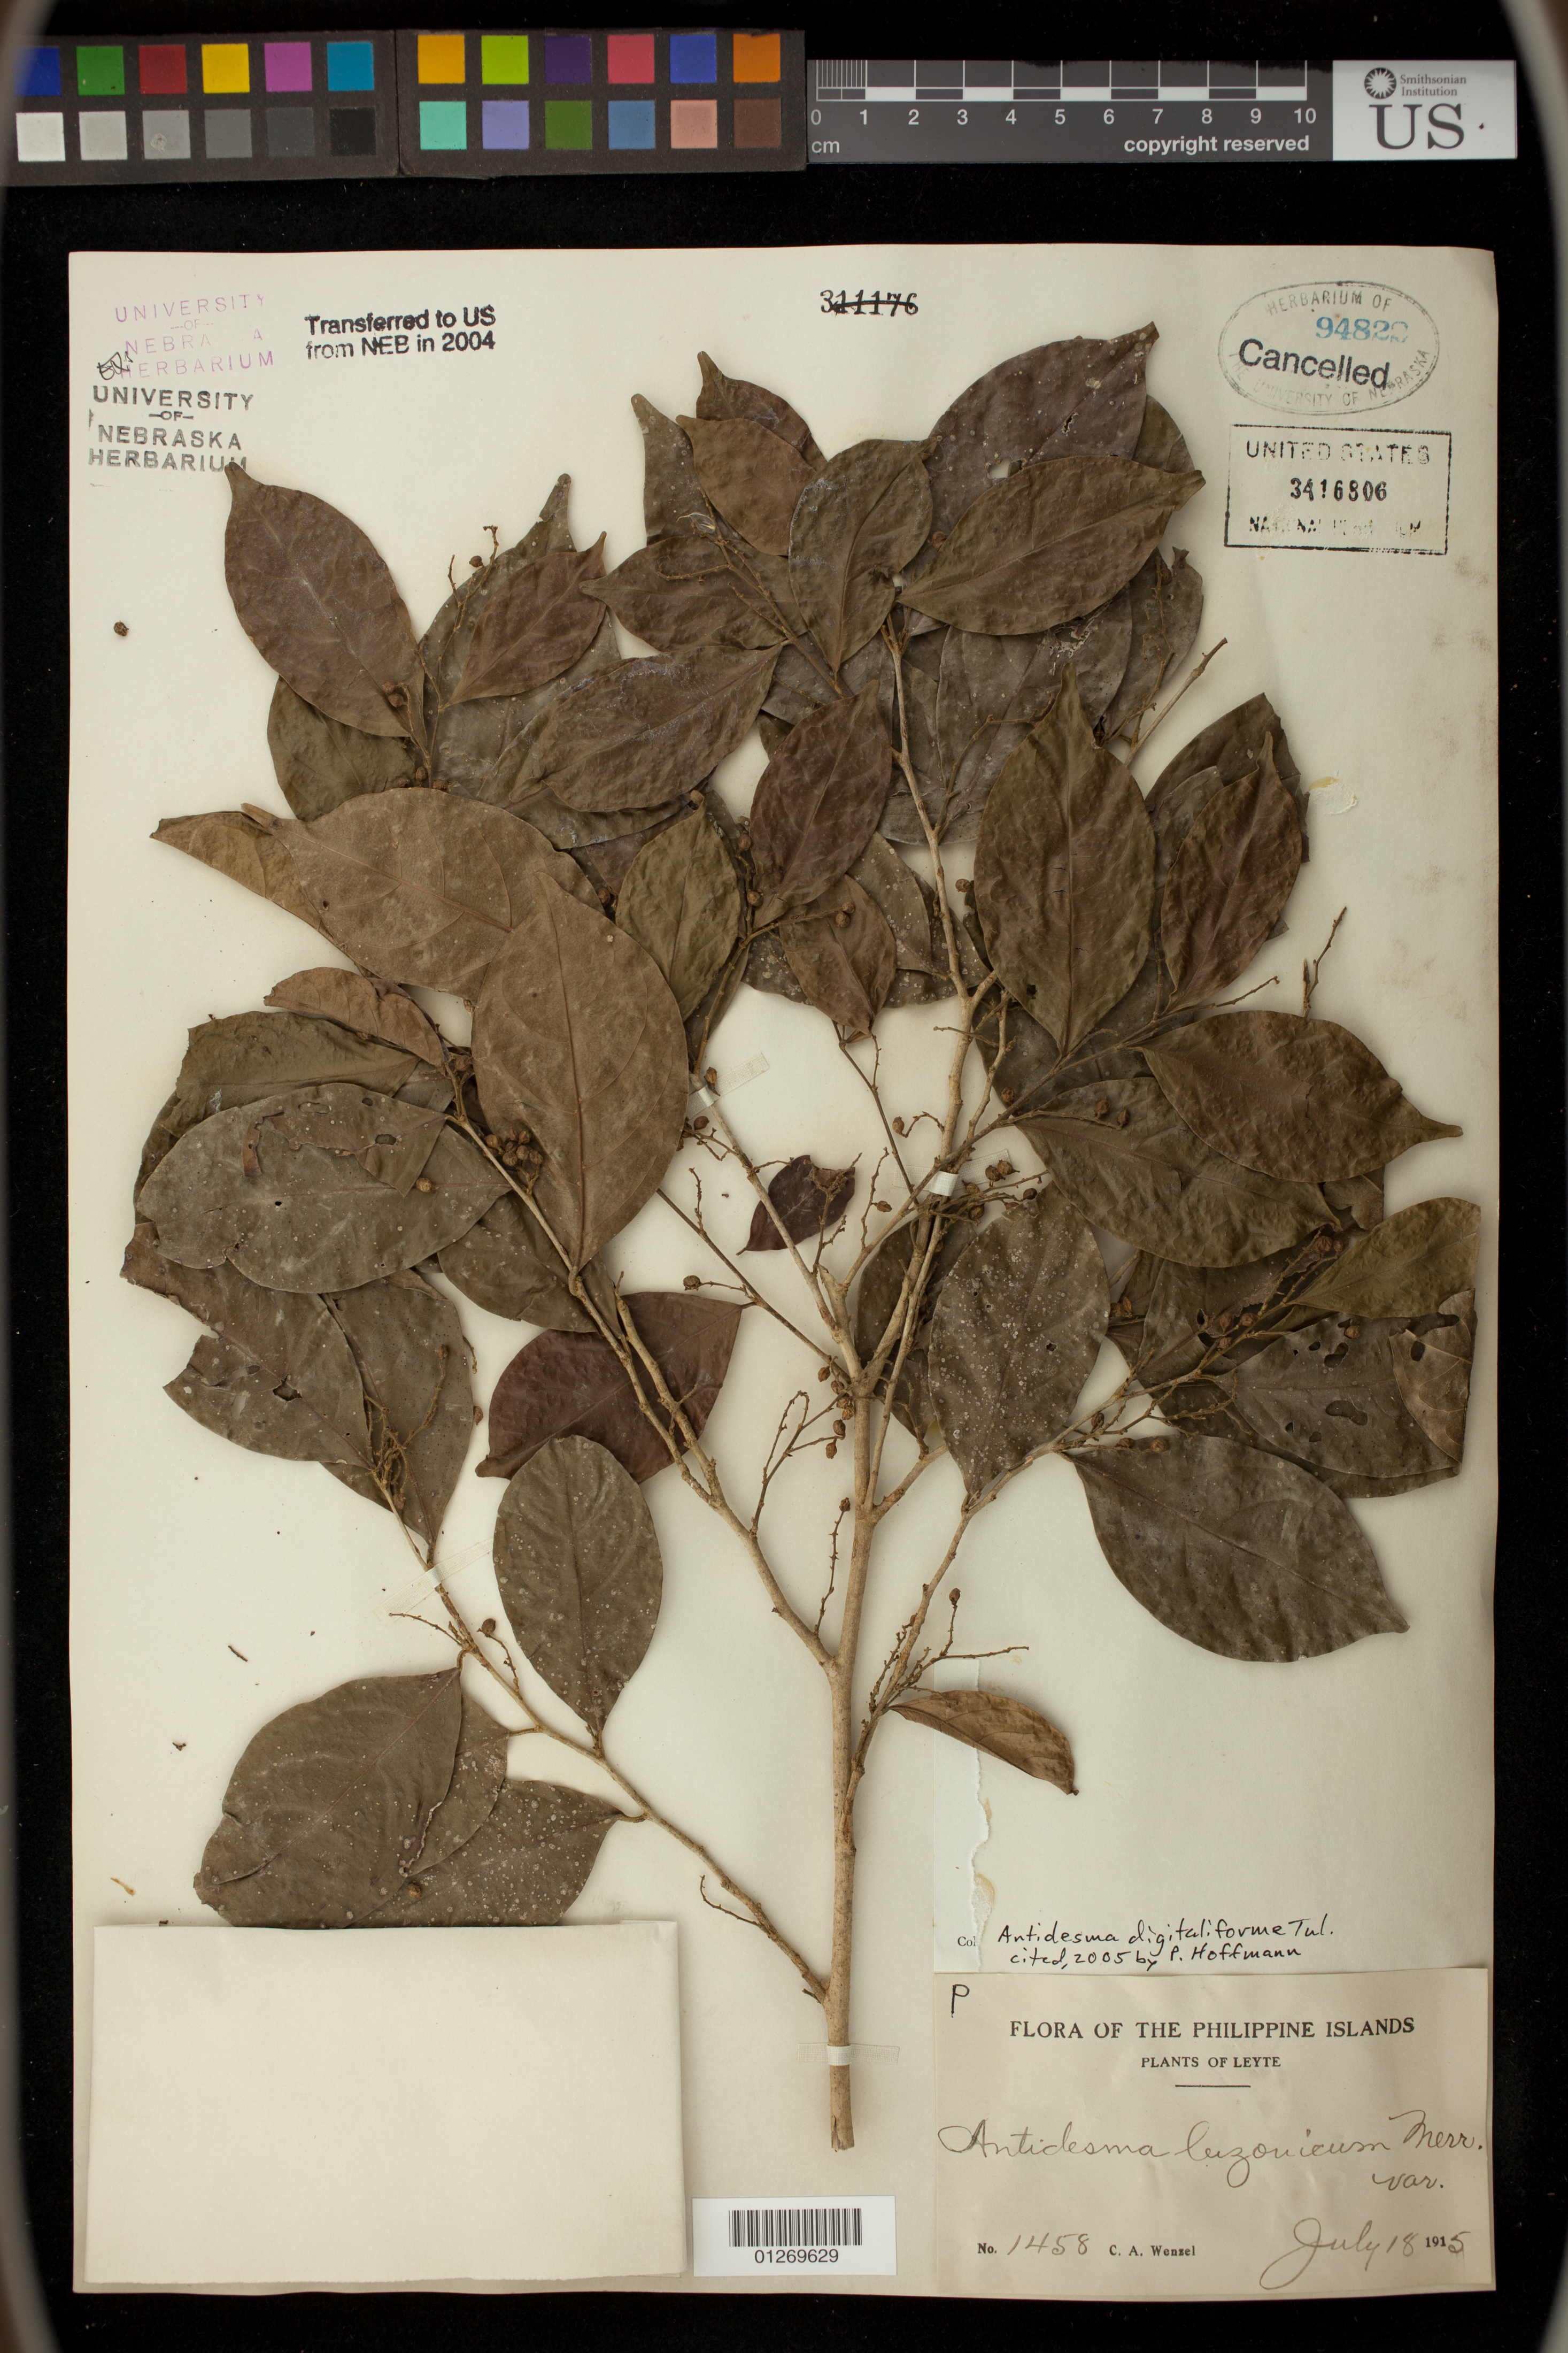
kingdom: Plantae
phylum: Tracheophyta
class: Magnoliopsida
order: Malpighiales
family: Phyllanthaceae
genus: Antidesma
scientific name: Antidesma digitaliforme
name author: Tul.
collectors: C. Wenzel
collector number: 1458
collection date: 1915-07-18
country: Philippines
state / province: Eastern Visayas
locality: Leyte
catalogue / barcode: US 3416806